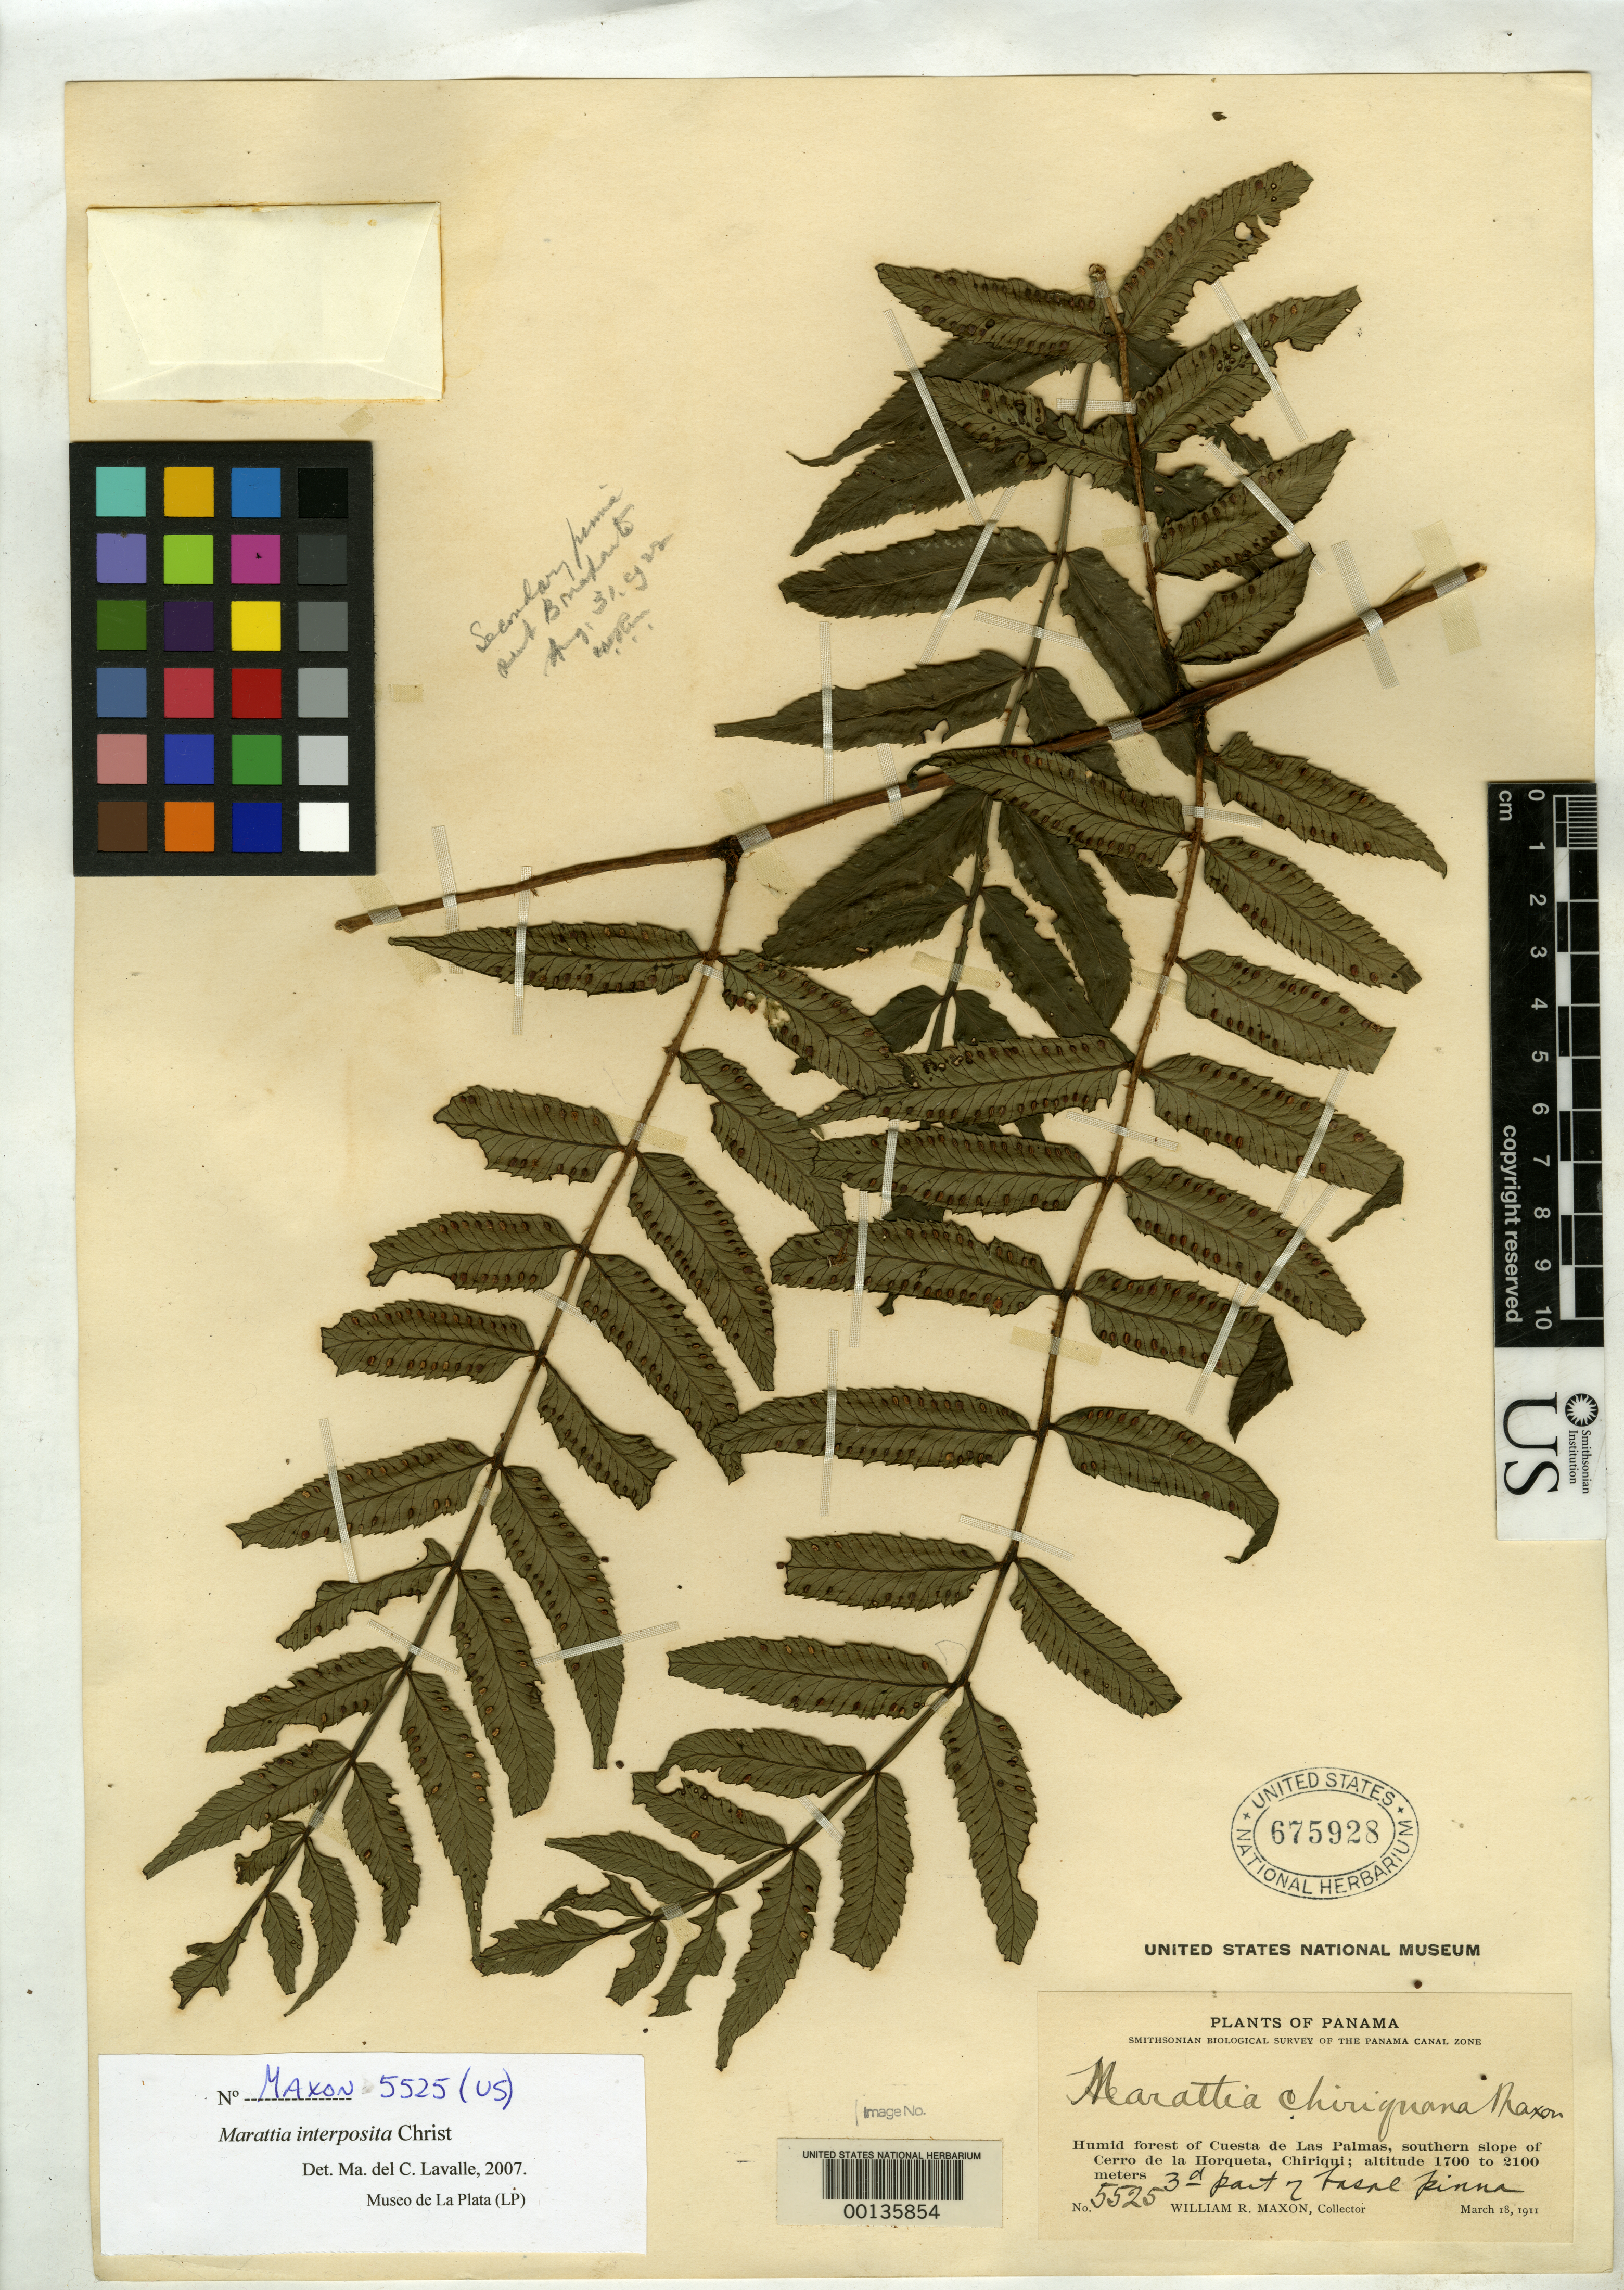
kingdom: Plantae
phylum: Tracheophyta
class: Polypodiopsida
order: Marattiales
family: Marattiaceae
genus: Marattia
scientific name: Marattia chiricana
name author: Maxon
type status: Holotype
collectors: W. R. Maxon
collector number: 5525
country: Panama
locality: NW of Boquete towards Parque Nacional Volcan Baru.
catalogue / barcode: US 675928